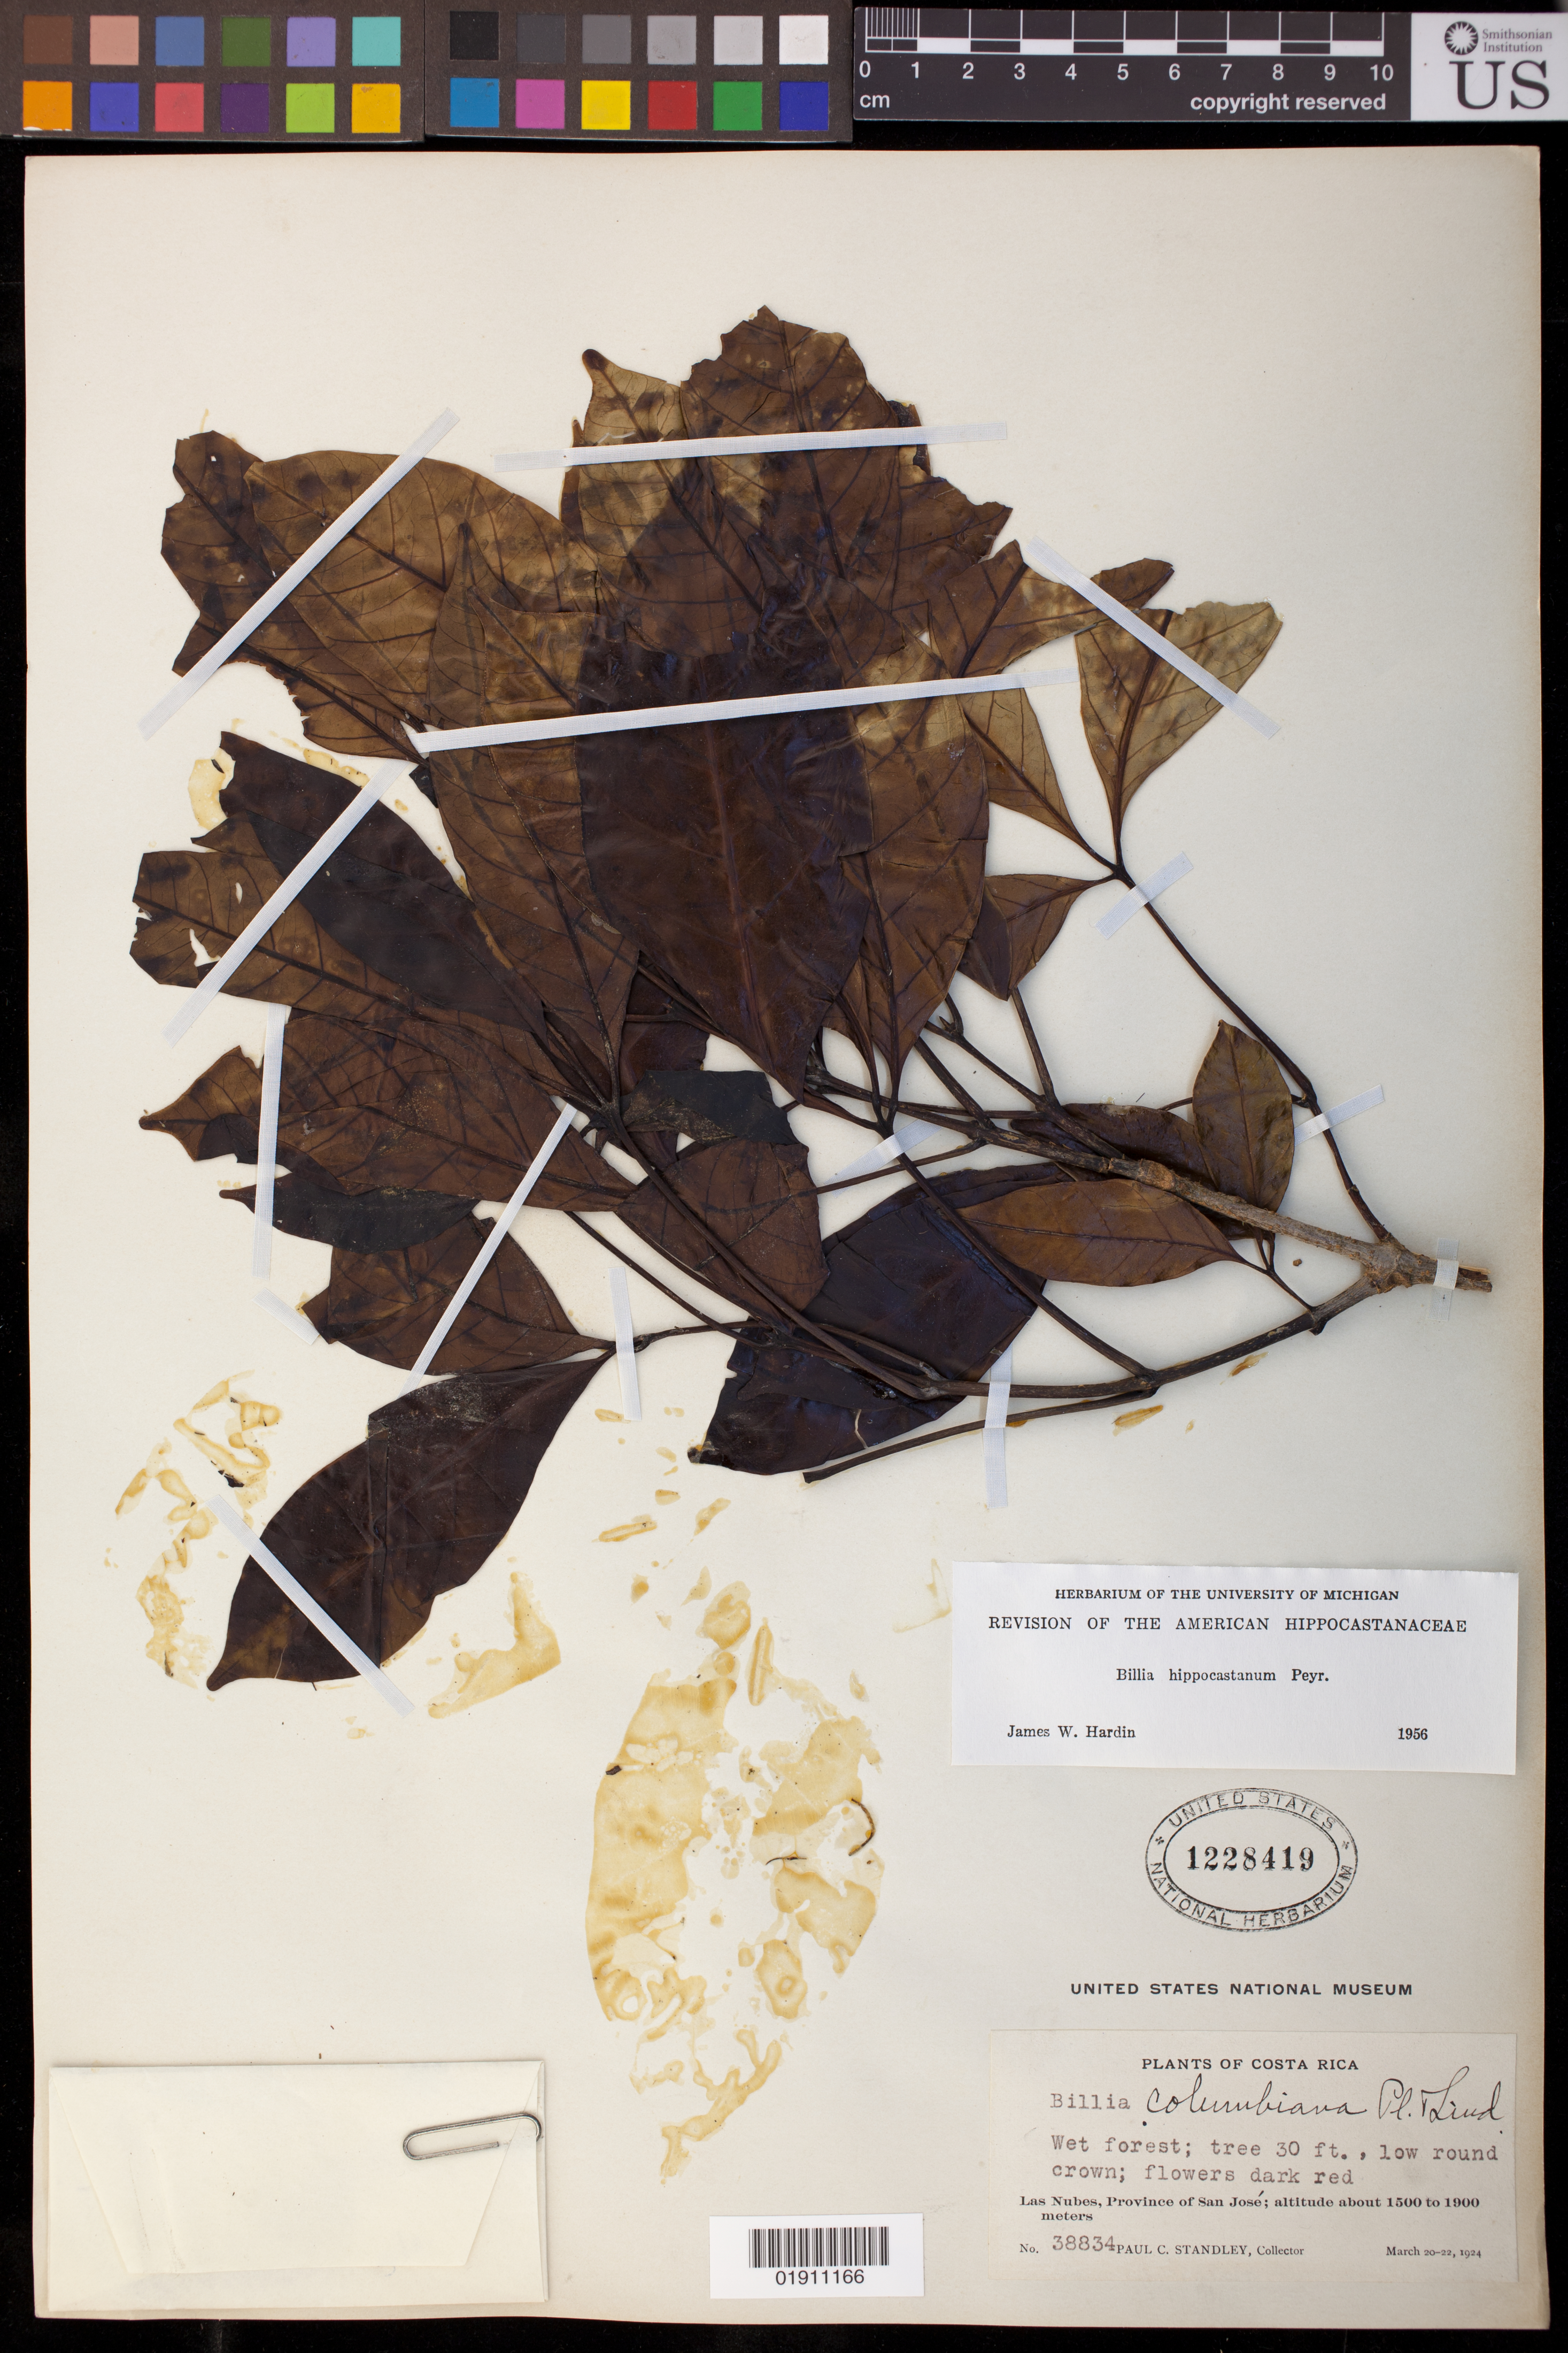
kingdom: Plantae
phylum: Tracheophyta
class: Magnoliopsida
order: Sapindales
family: Sapindaceae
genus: Billia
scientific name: Billia hippocastanum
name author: Peyr.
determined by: Hardin, J. W.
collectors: P. C. Standley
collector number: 38834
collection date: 1924-03-20/1924-03-22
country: Costa Rica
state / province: San José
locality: Las Nubes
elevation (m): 1500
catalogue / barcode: US 1228419